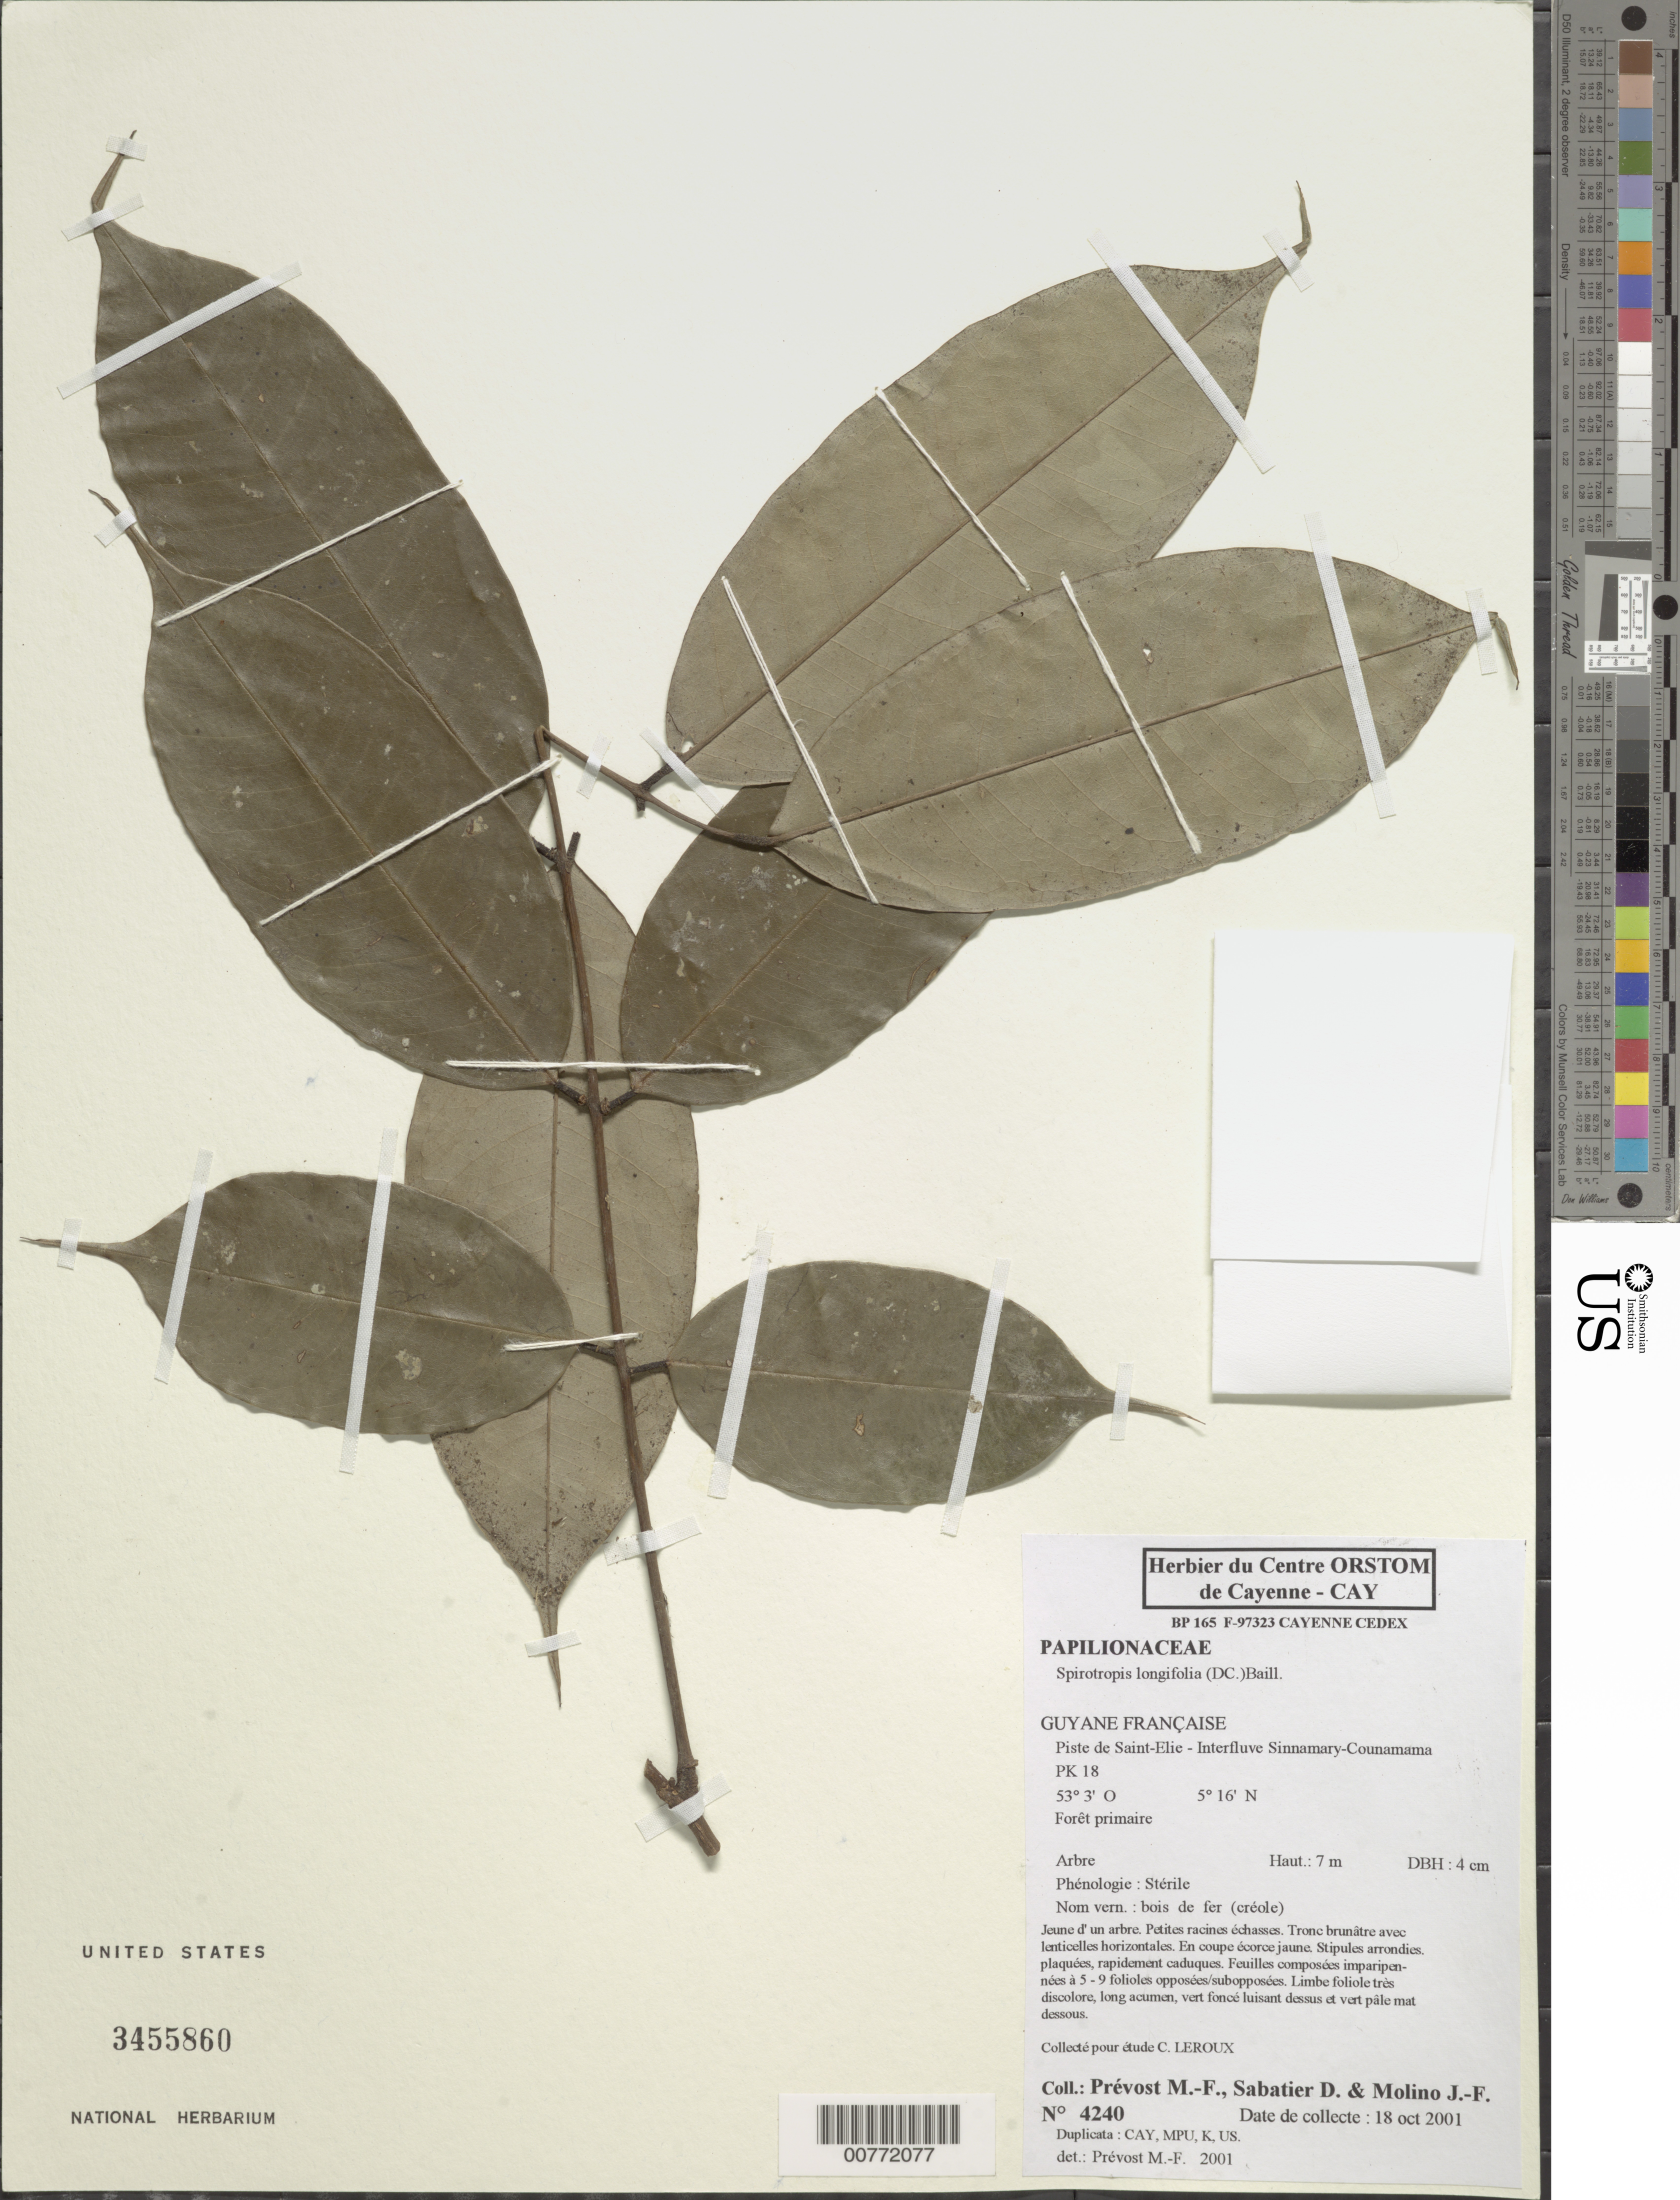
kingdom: Plantae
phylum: Tracheophyta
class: Magnoliopsida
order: Fabales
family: Fabaceae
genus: Spirotropis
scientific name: Spirotropis longifolia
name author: (DC.) Baill.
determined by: Prévost, M.-F.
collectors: M.-F. Prévost, D. Sabatier & J. Molino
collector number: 4240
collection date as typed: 18-Oct-01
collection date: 2001-10-18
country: French Guiana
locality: Piste de Saint-Élie, Interfleuve Sinnamary-Counamama, PK 18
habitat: Primary forest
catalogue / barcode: US 3455860